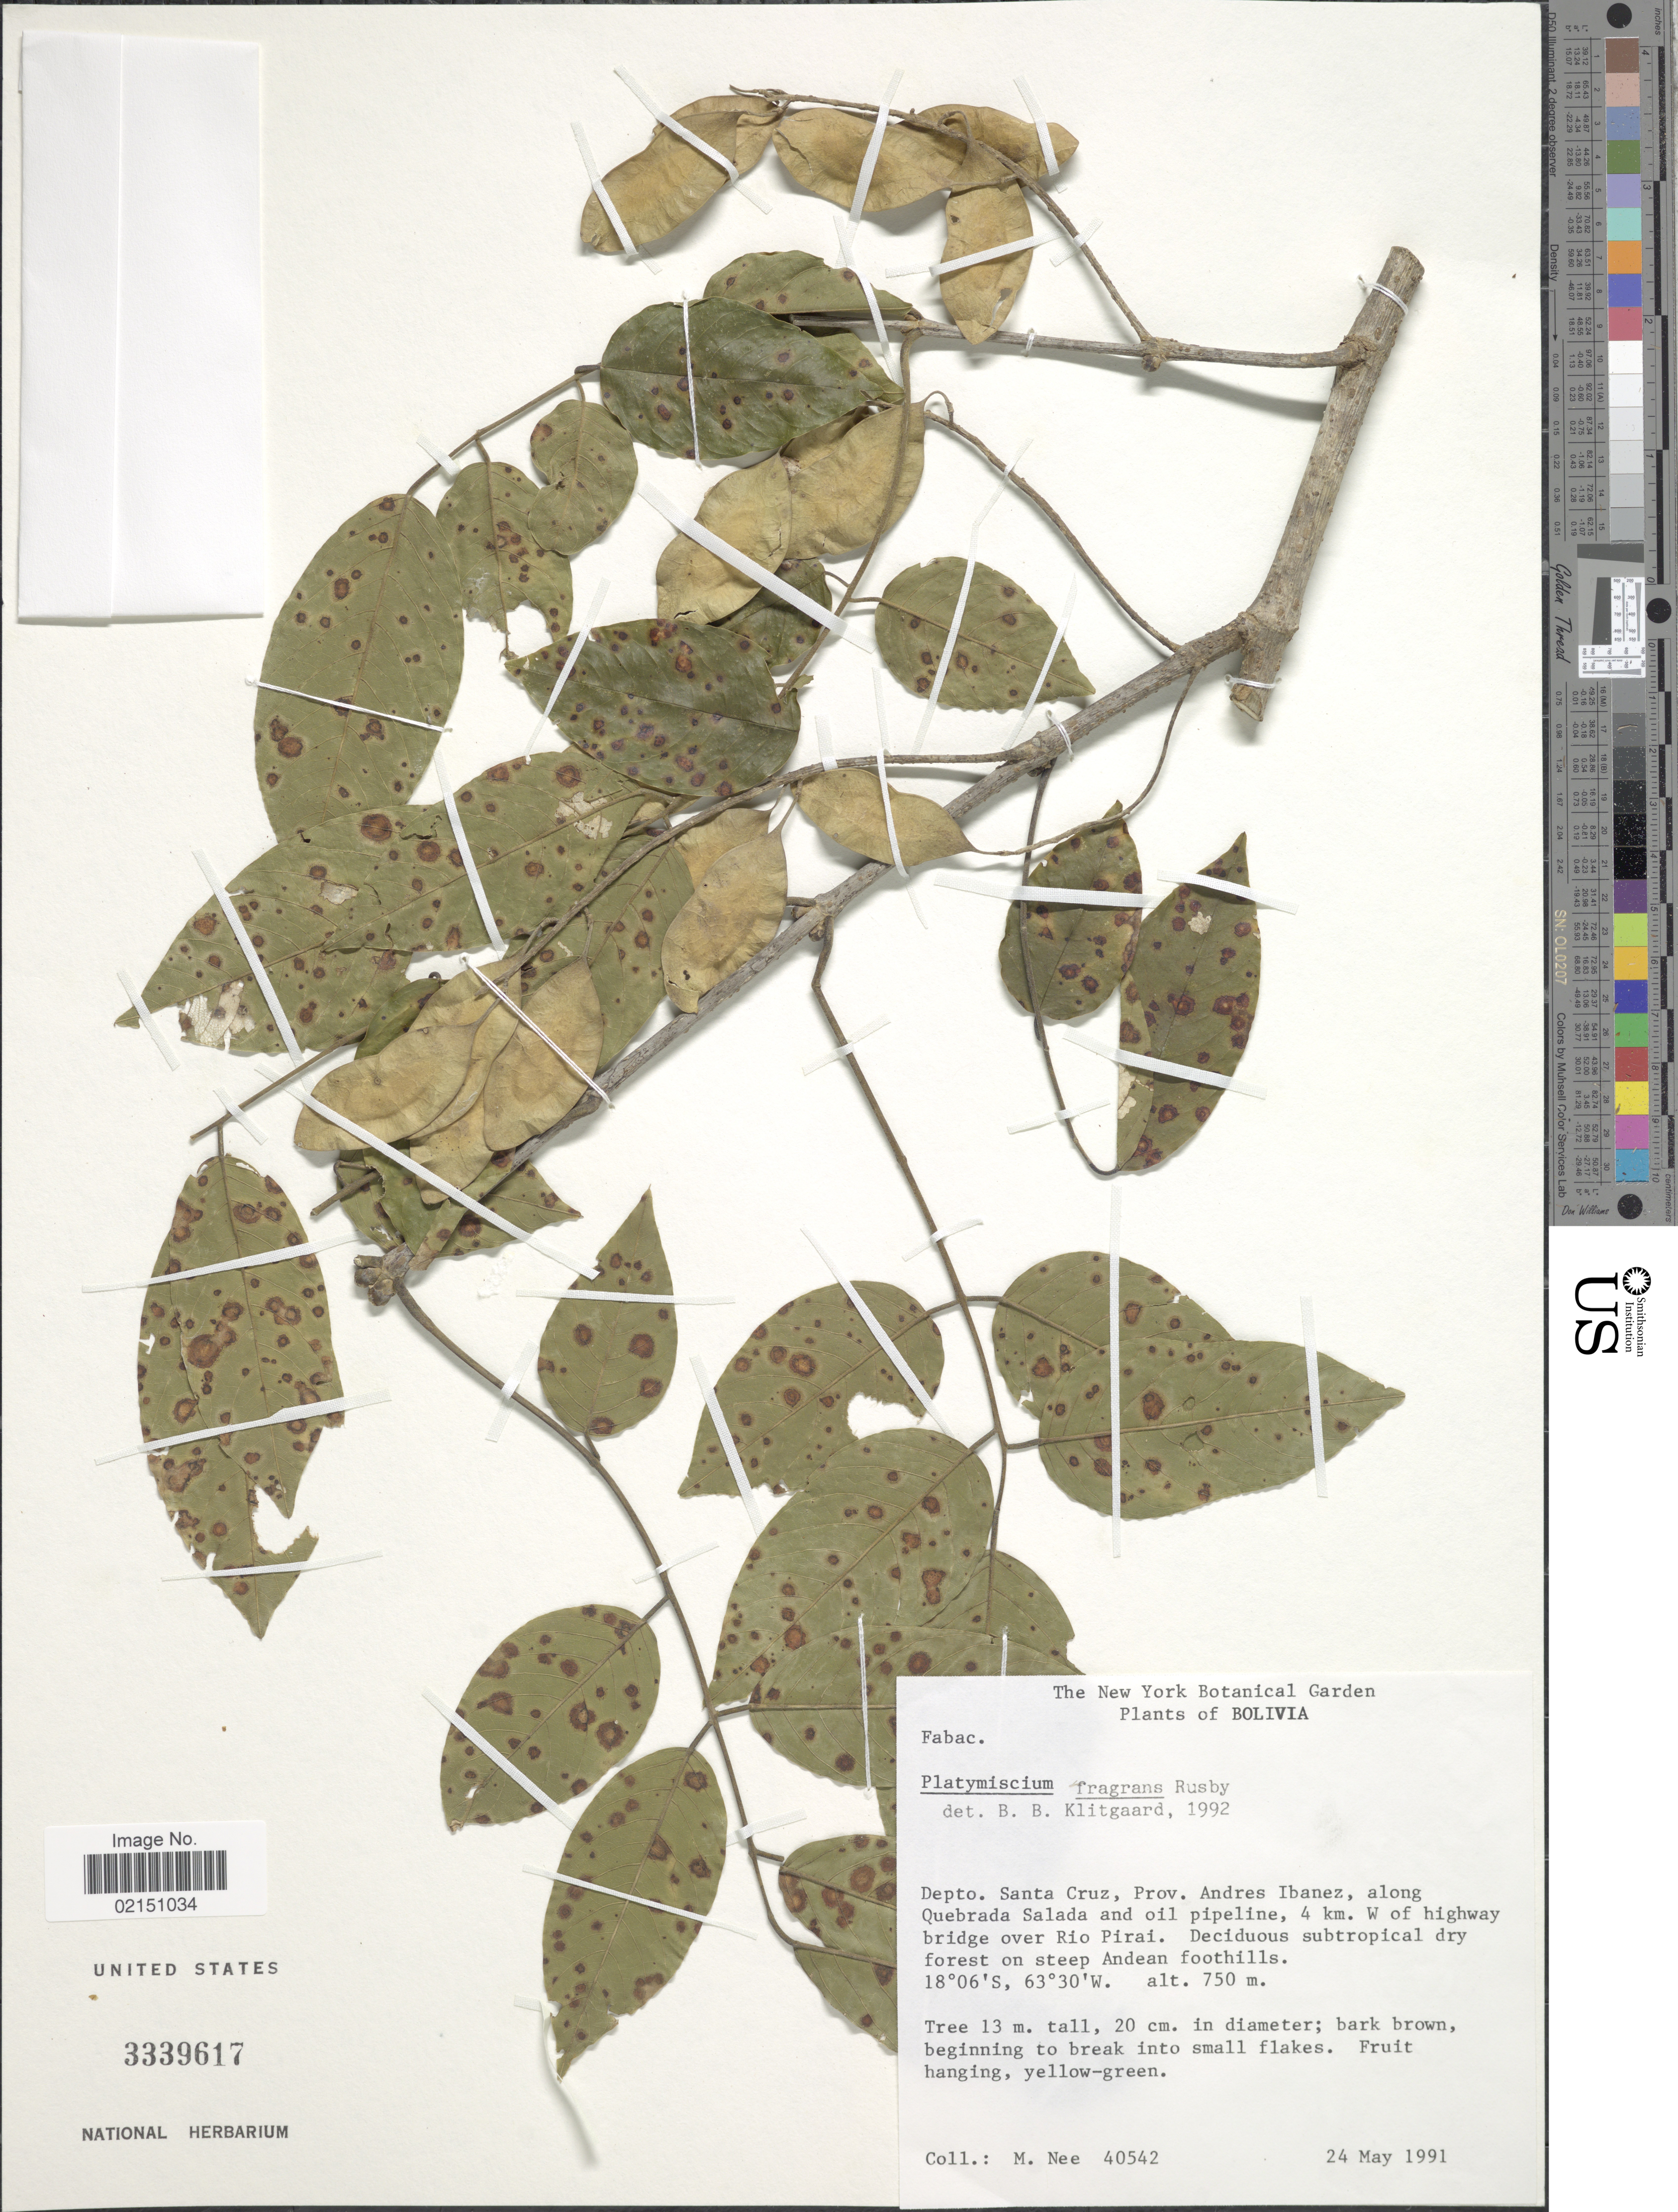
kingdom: Plantae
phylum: Tracheophyta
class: Magnoliopsida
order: Fabales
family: Fabaceae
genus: Platymiscium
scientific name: Platymiscium fragrans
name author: Rusby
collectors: M. Nee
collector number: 40542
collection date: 1991-05-24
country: Bolivia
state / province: Santa Cruz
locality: Depto Santa Cruz, Prov. Andres Ibañez, along Quebrada Salada and oil pipeline, 4 km W of highway bridge over Rio Pirai. Deciduous subtropical dry forest on steep Andean foothills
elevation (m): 750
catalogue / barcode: US 3339617